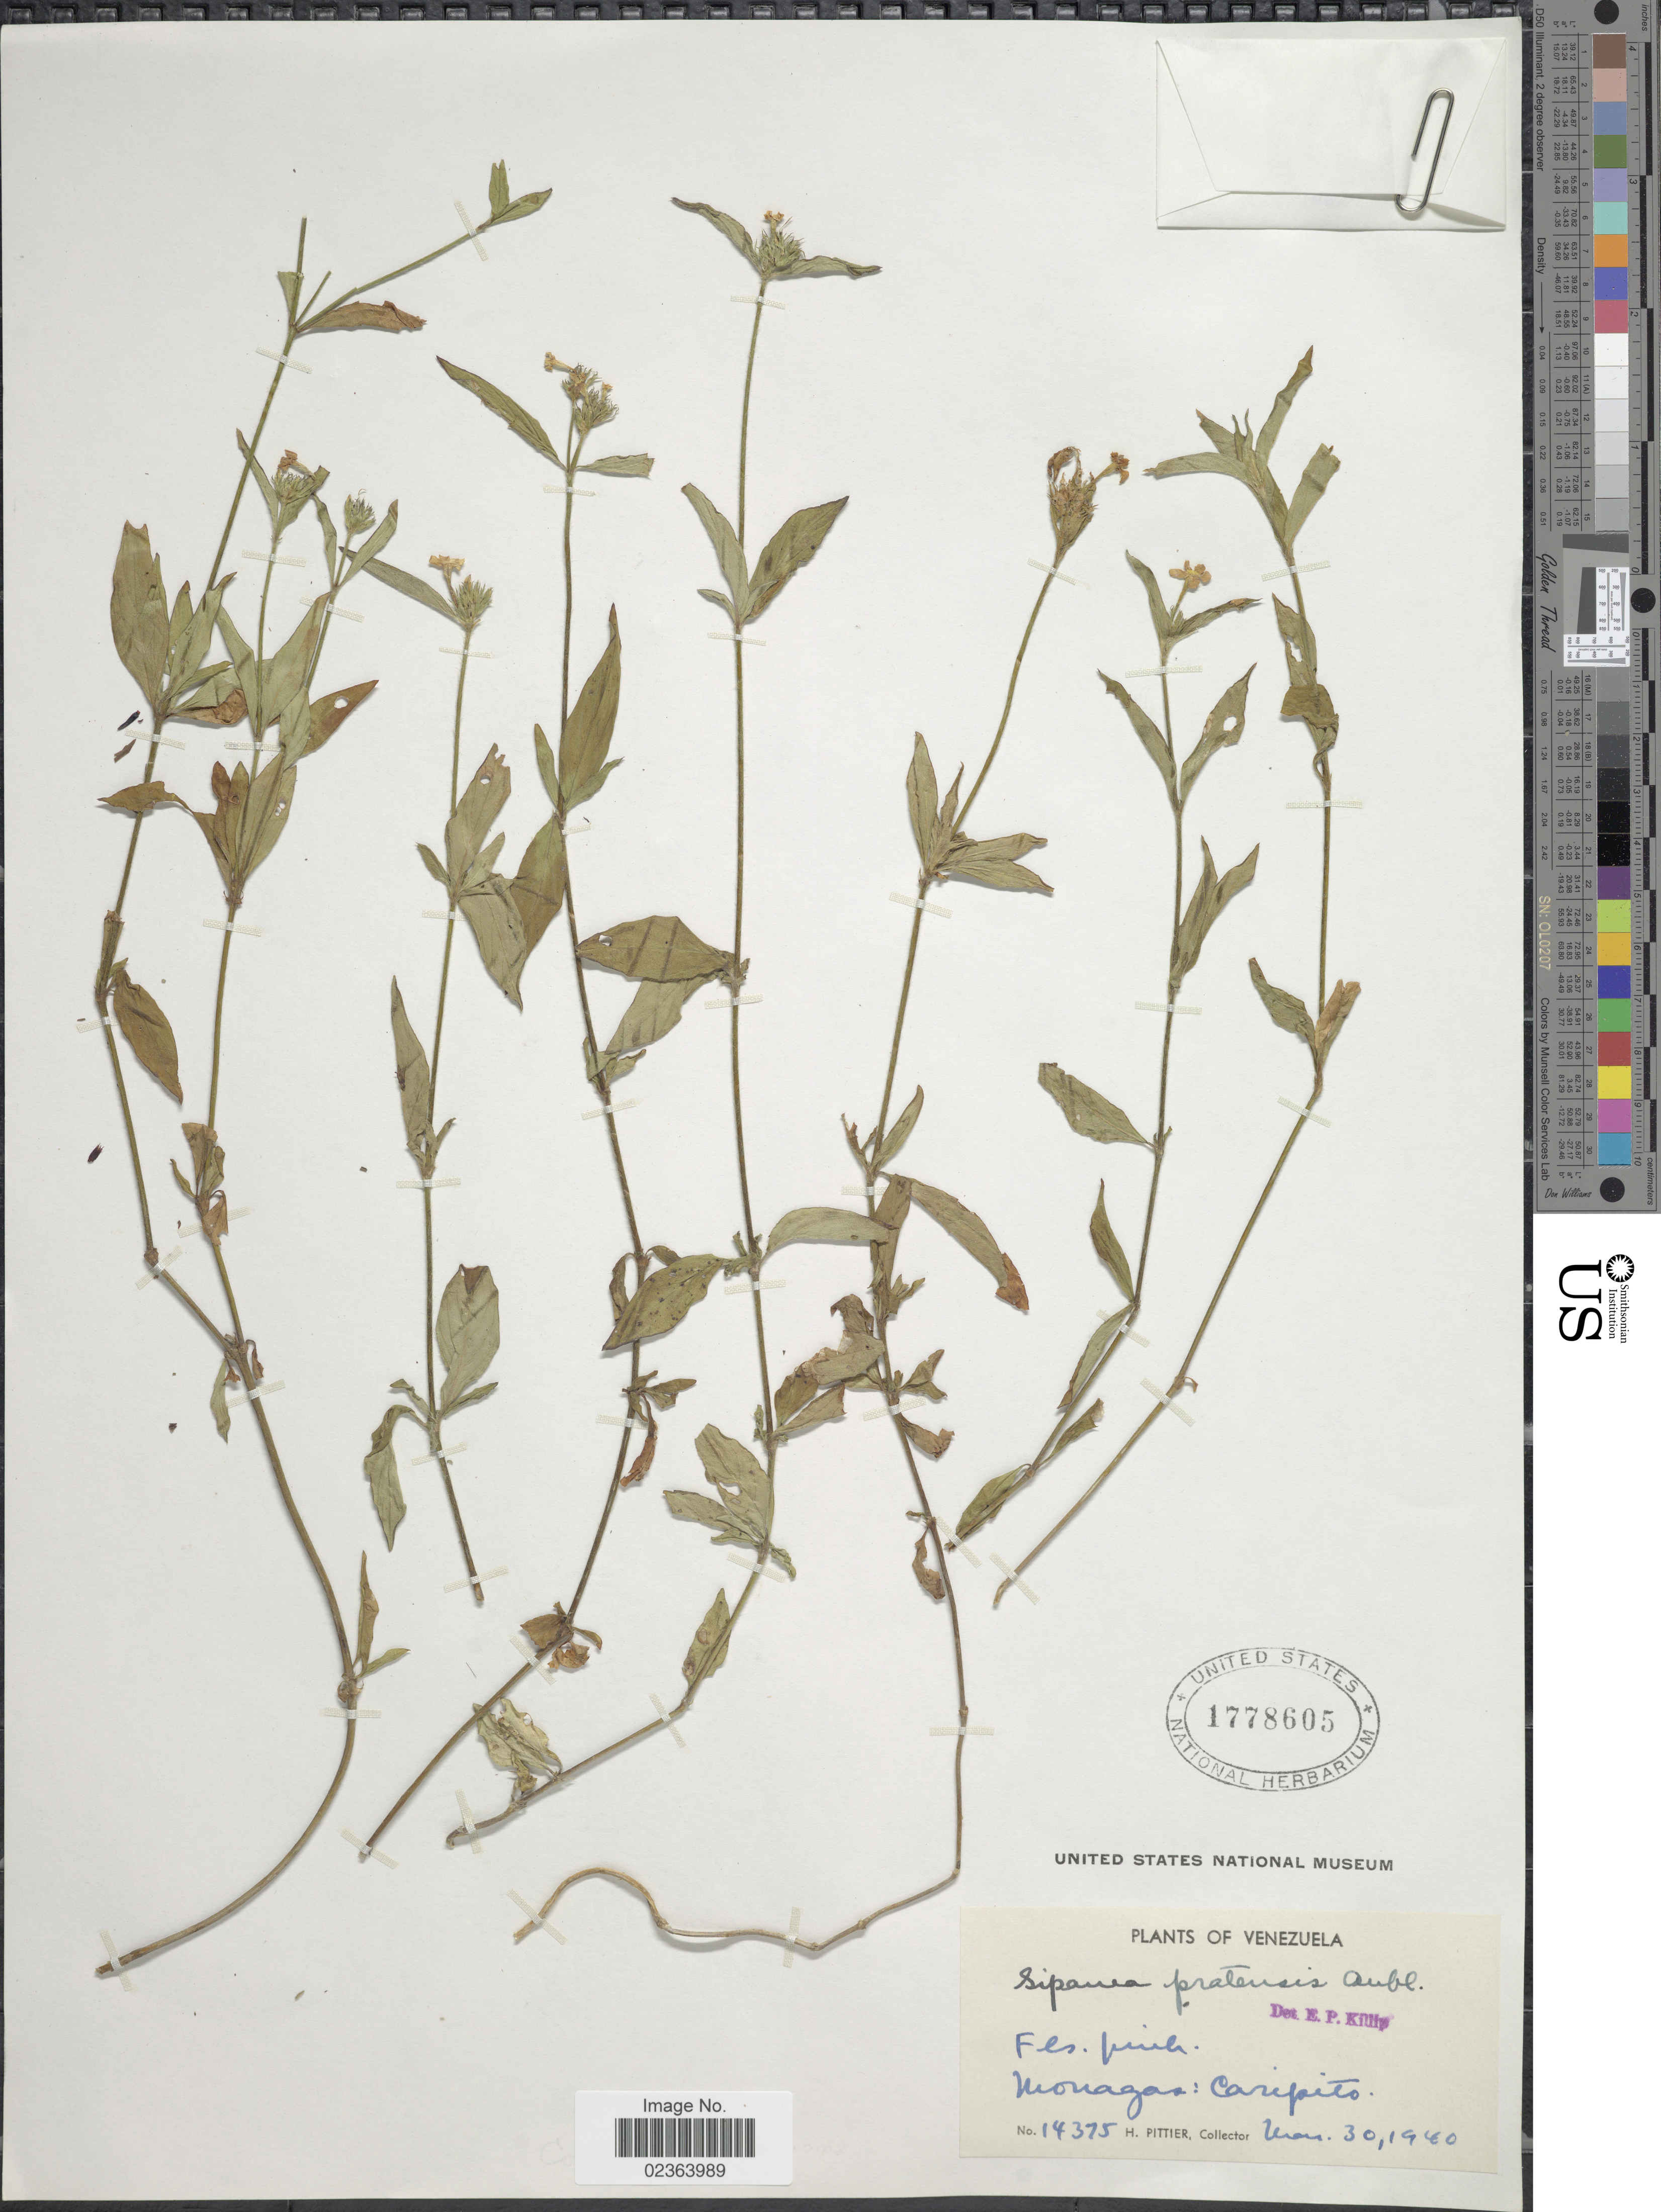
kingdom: Plantae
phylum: Tracheophyta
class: Magnoliopsida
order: Gentianales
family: Rubiaceae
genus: Sipanea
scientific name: Sipanea pratensis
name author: Aubl.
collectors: H. F. Pittier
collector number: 14375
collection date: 1940-03-30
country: Venezuela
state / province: Monagas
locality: Caripito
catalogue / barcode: US 1778605